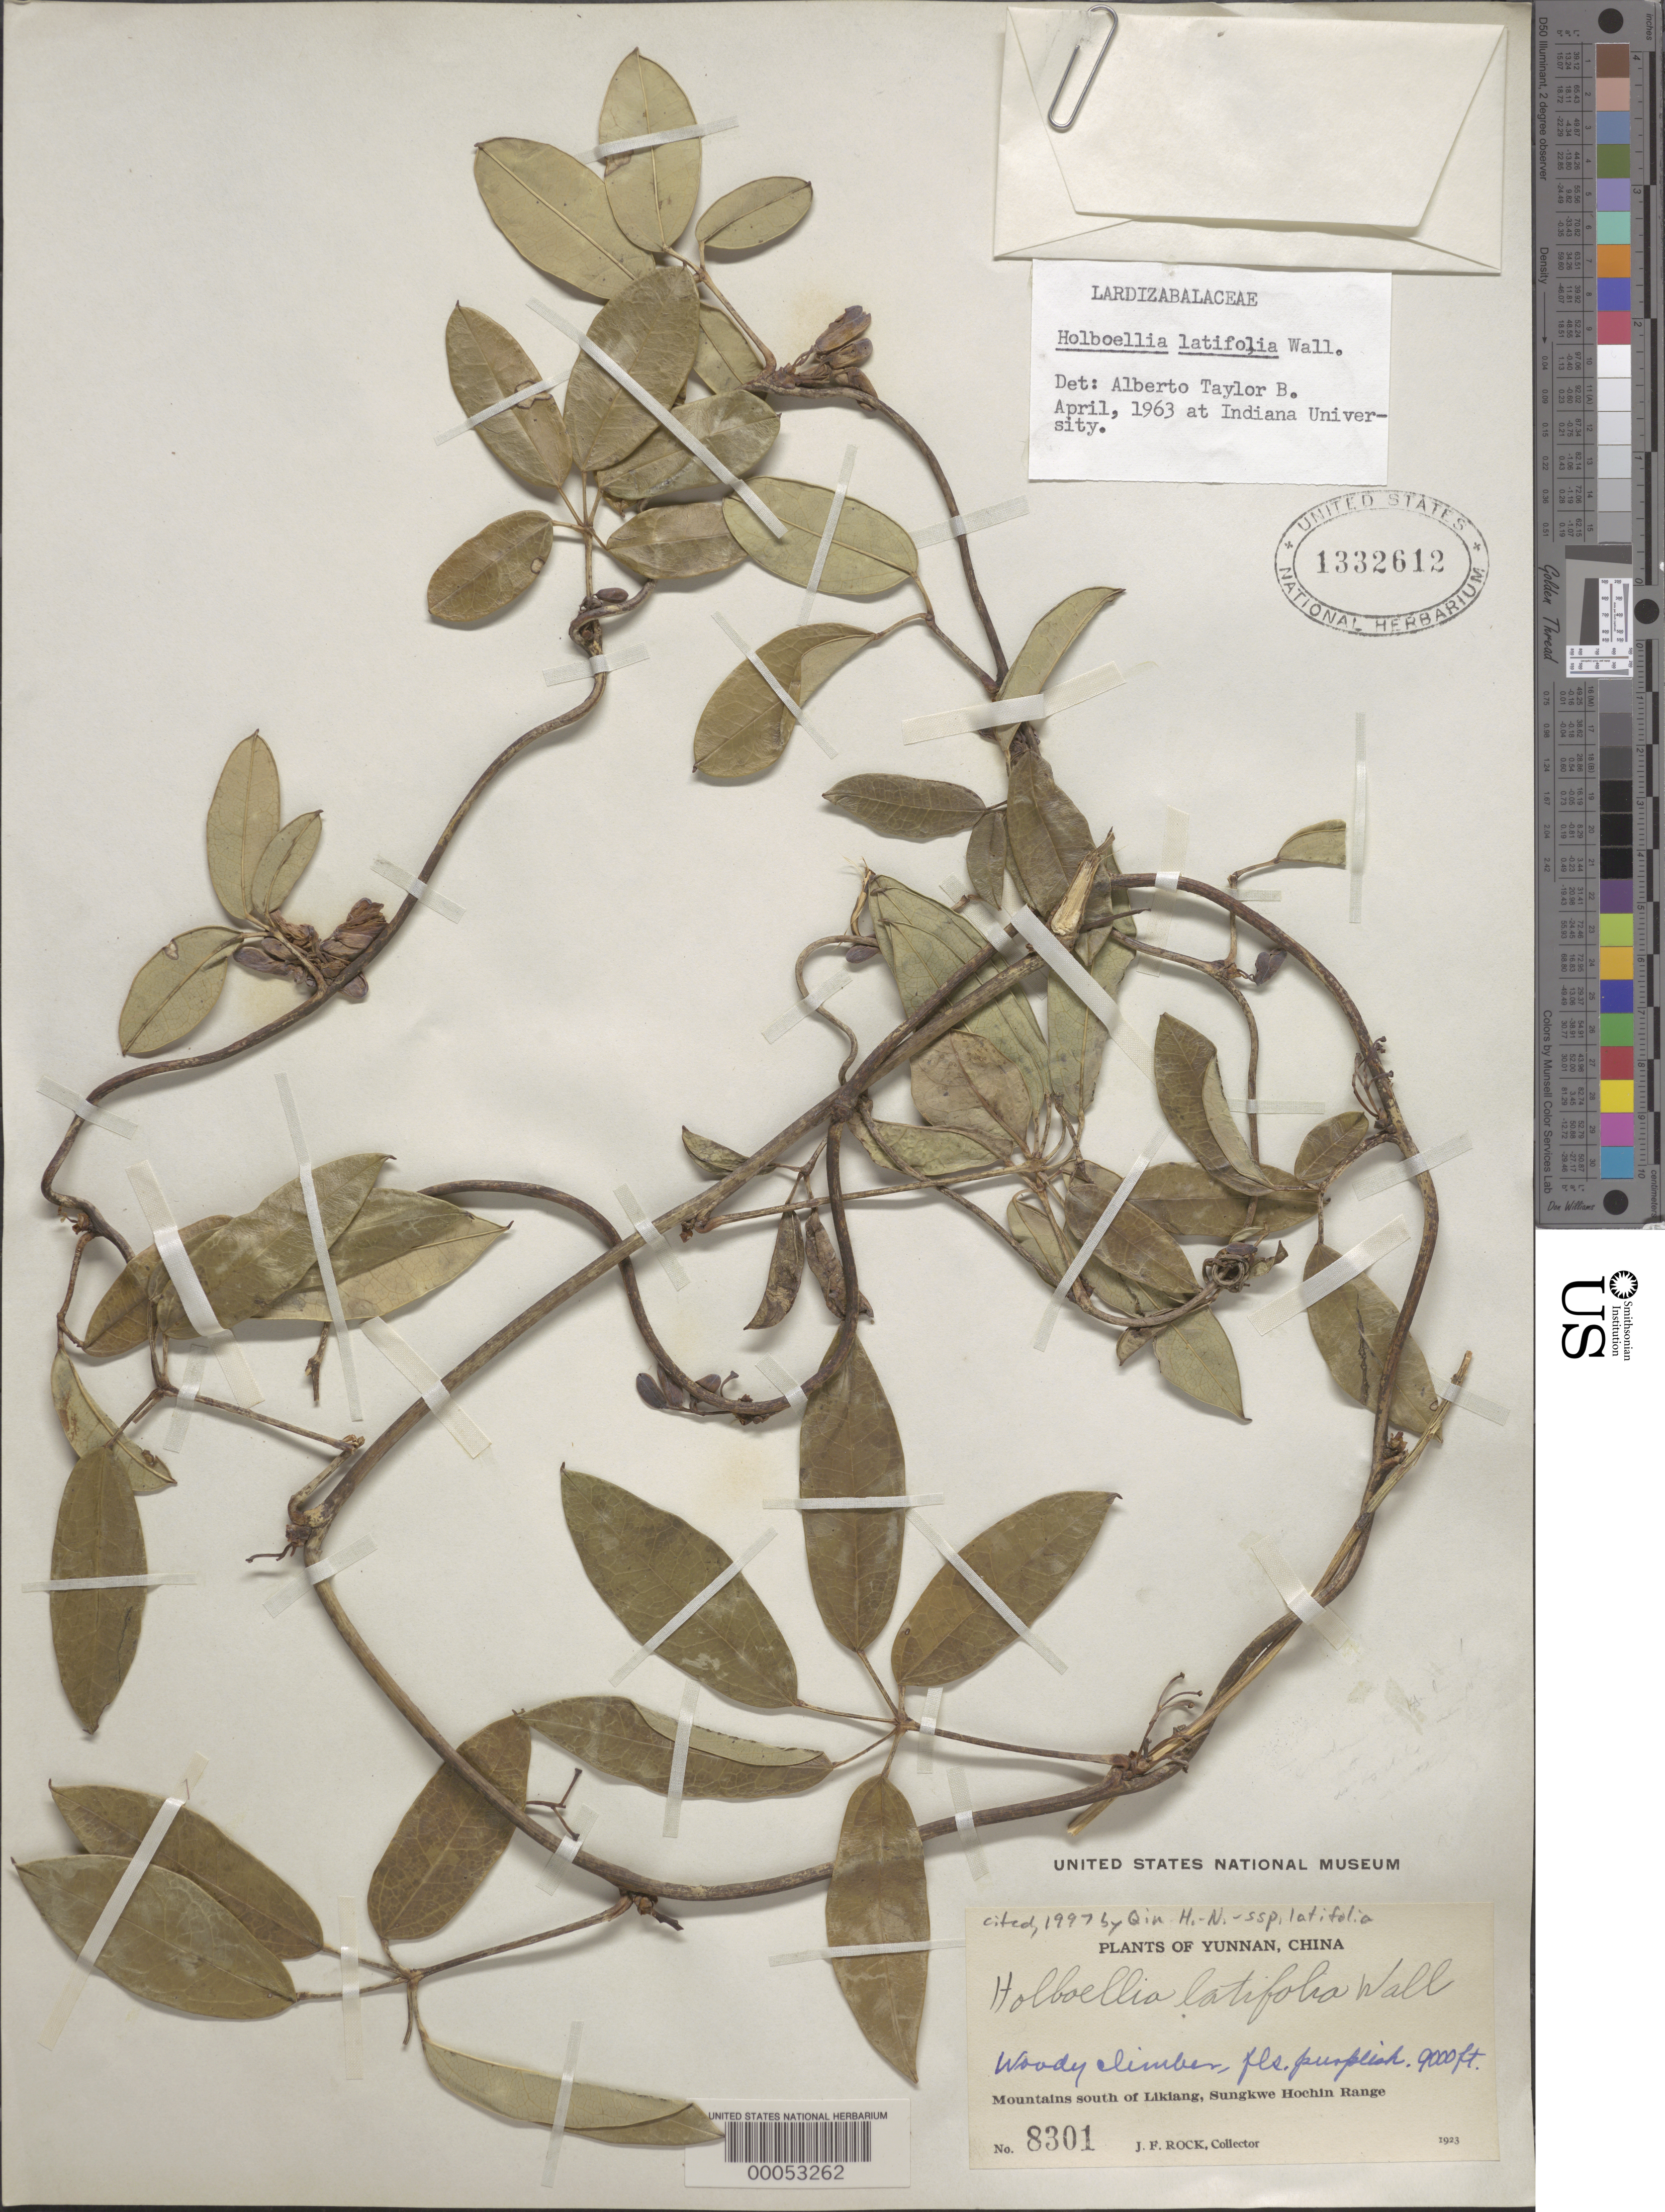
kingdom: Plantae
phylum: Tracheophyta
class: Magnoliopsida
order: Ranunculales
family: Lardizabalaceae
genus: Stauntonia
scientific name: Stauntonia latifolia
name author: (Wall.) R. Br. & Wall.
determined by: Strong, Mark T., (BOT), Smithsonian Institution - National Museum of Natural History (UNITED STATES)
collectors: J. F. Rock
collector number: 8301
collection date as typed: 1923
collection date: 1923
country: China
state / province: Yunnan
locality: Mountains south of likiang, sungkwe hochin range.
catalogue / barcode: US 1332612